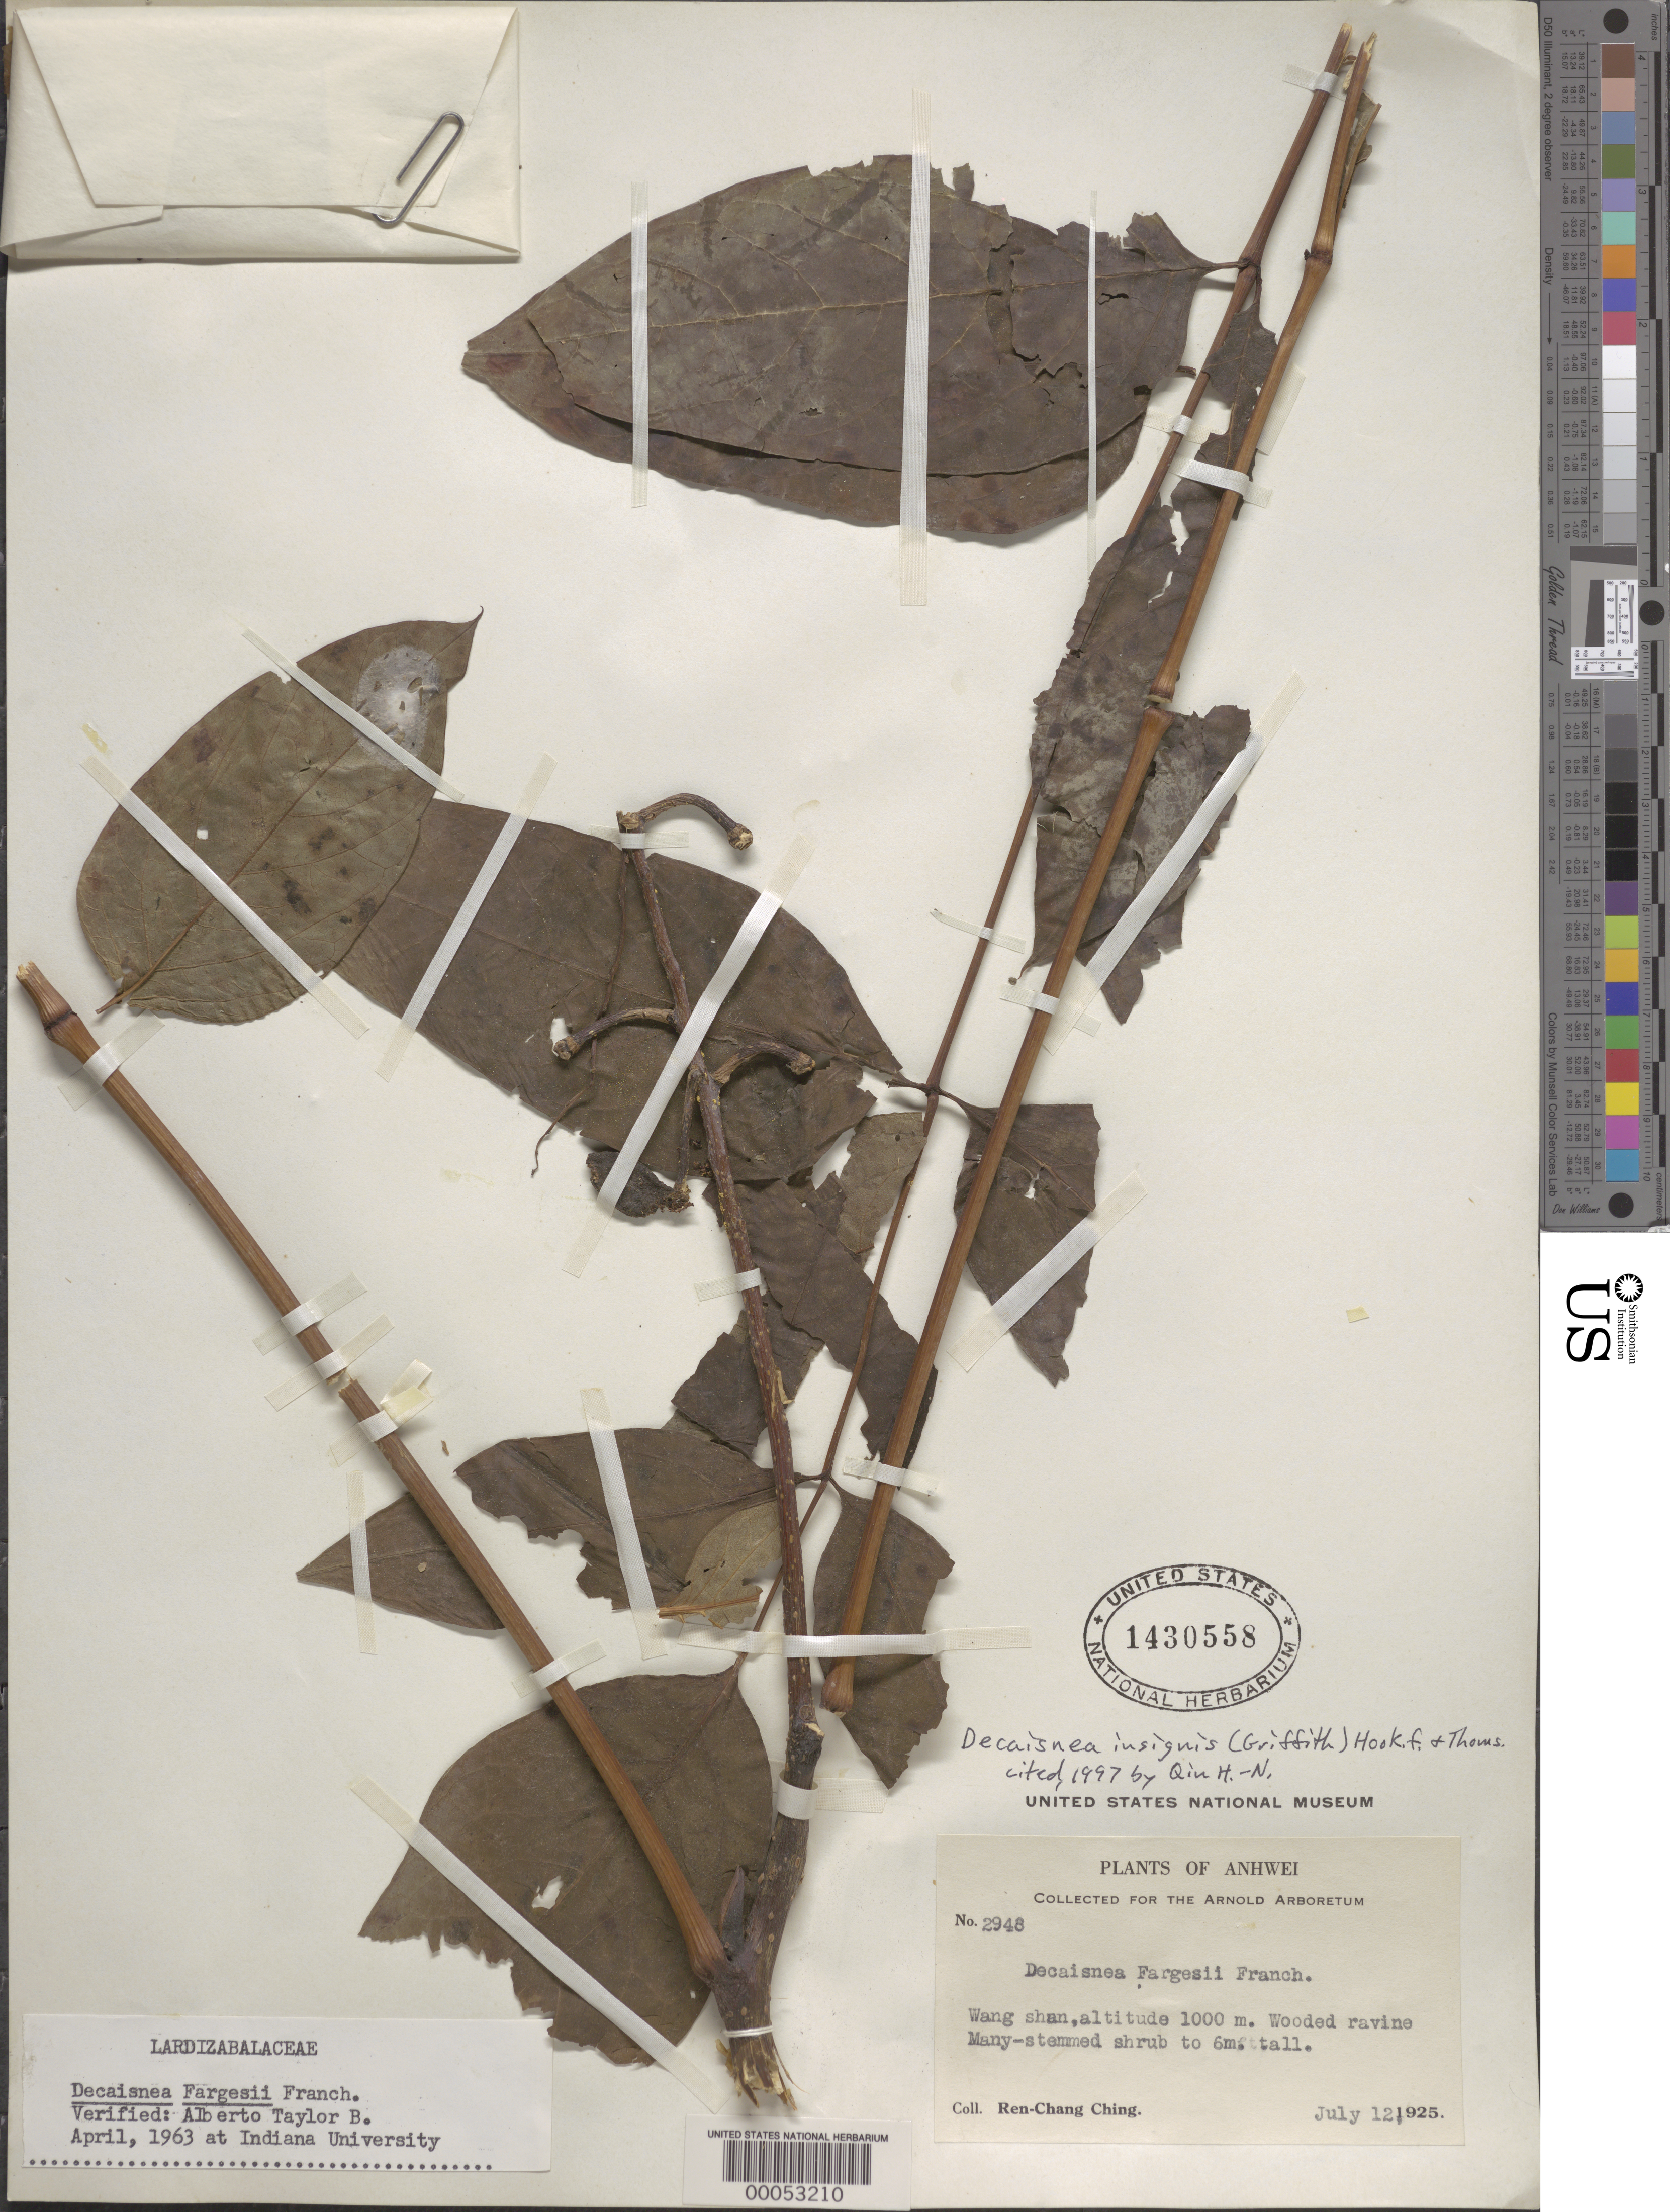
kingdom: Plantae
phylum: Tracheophyta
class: Magnoliopsida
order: Ranunculales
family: Lardizabalaceae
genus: Decaisnea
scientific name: Decaisnea insignis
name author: (Griff.) Hook. f. & Thomson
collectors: R. C. Ching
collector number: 29482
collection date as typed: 12 Jul 1925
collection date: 1925-07-12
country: China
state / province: Anhui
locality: Wang shan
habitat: Wooded ravine.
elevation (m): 1000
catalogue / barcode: US 1430558